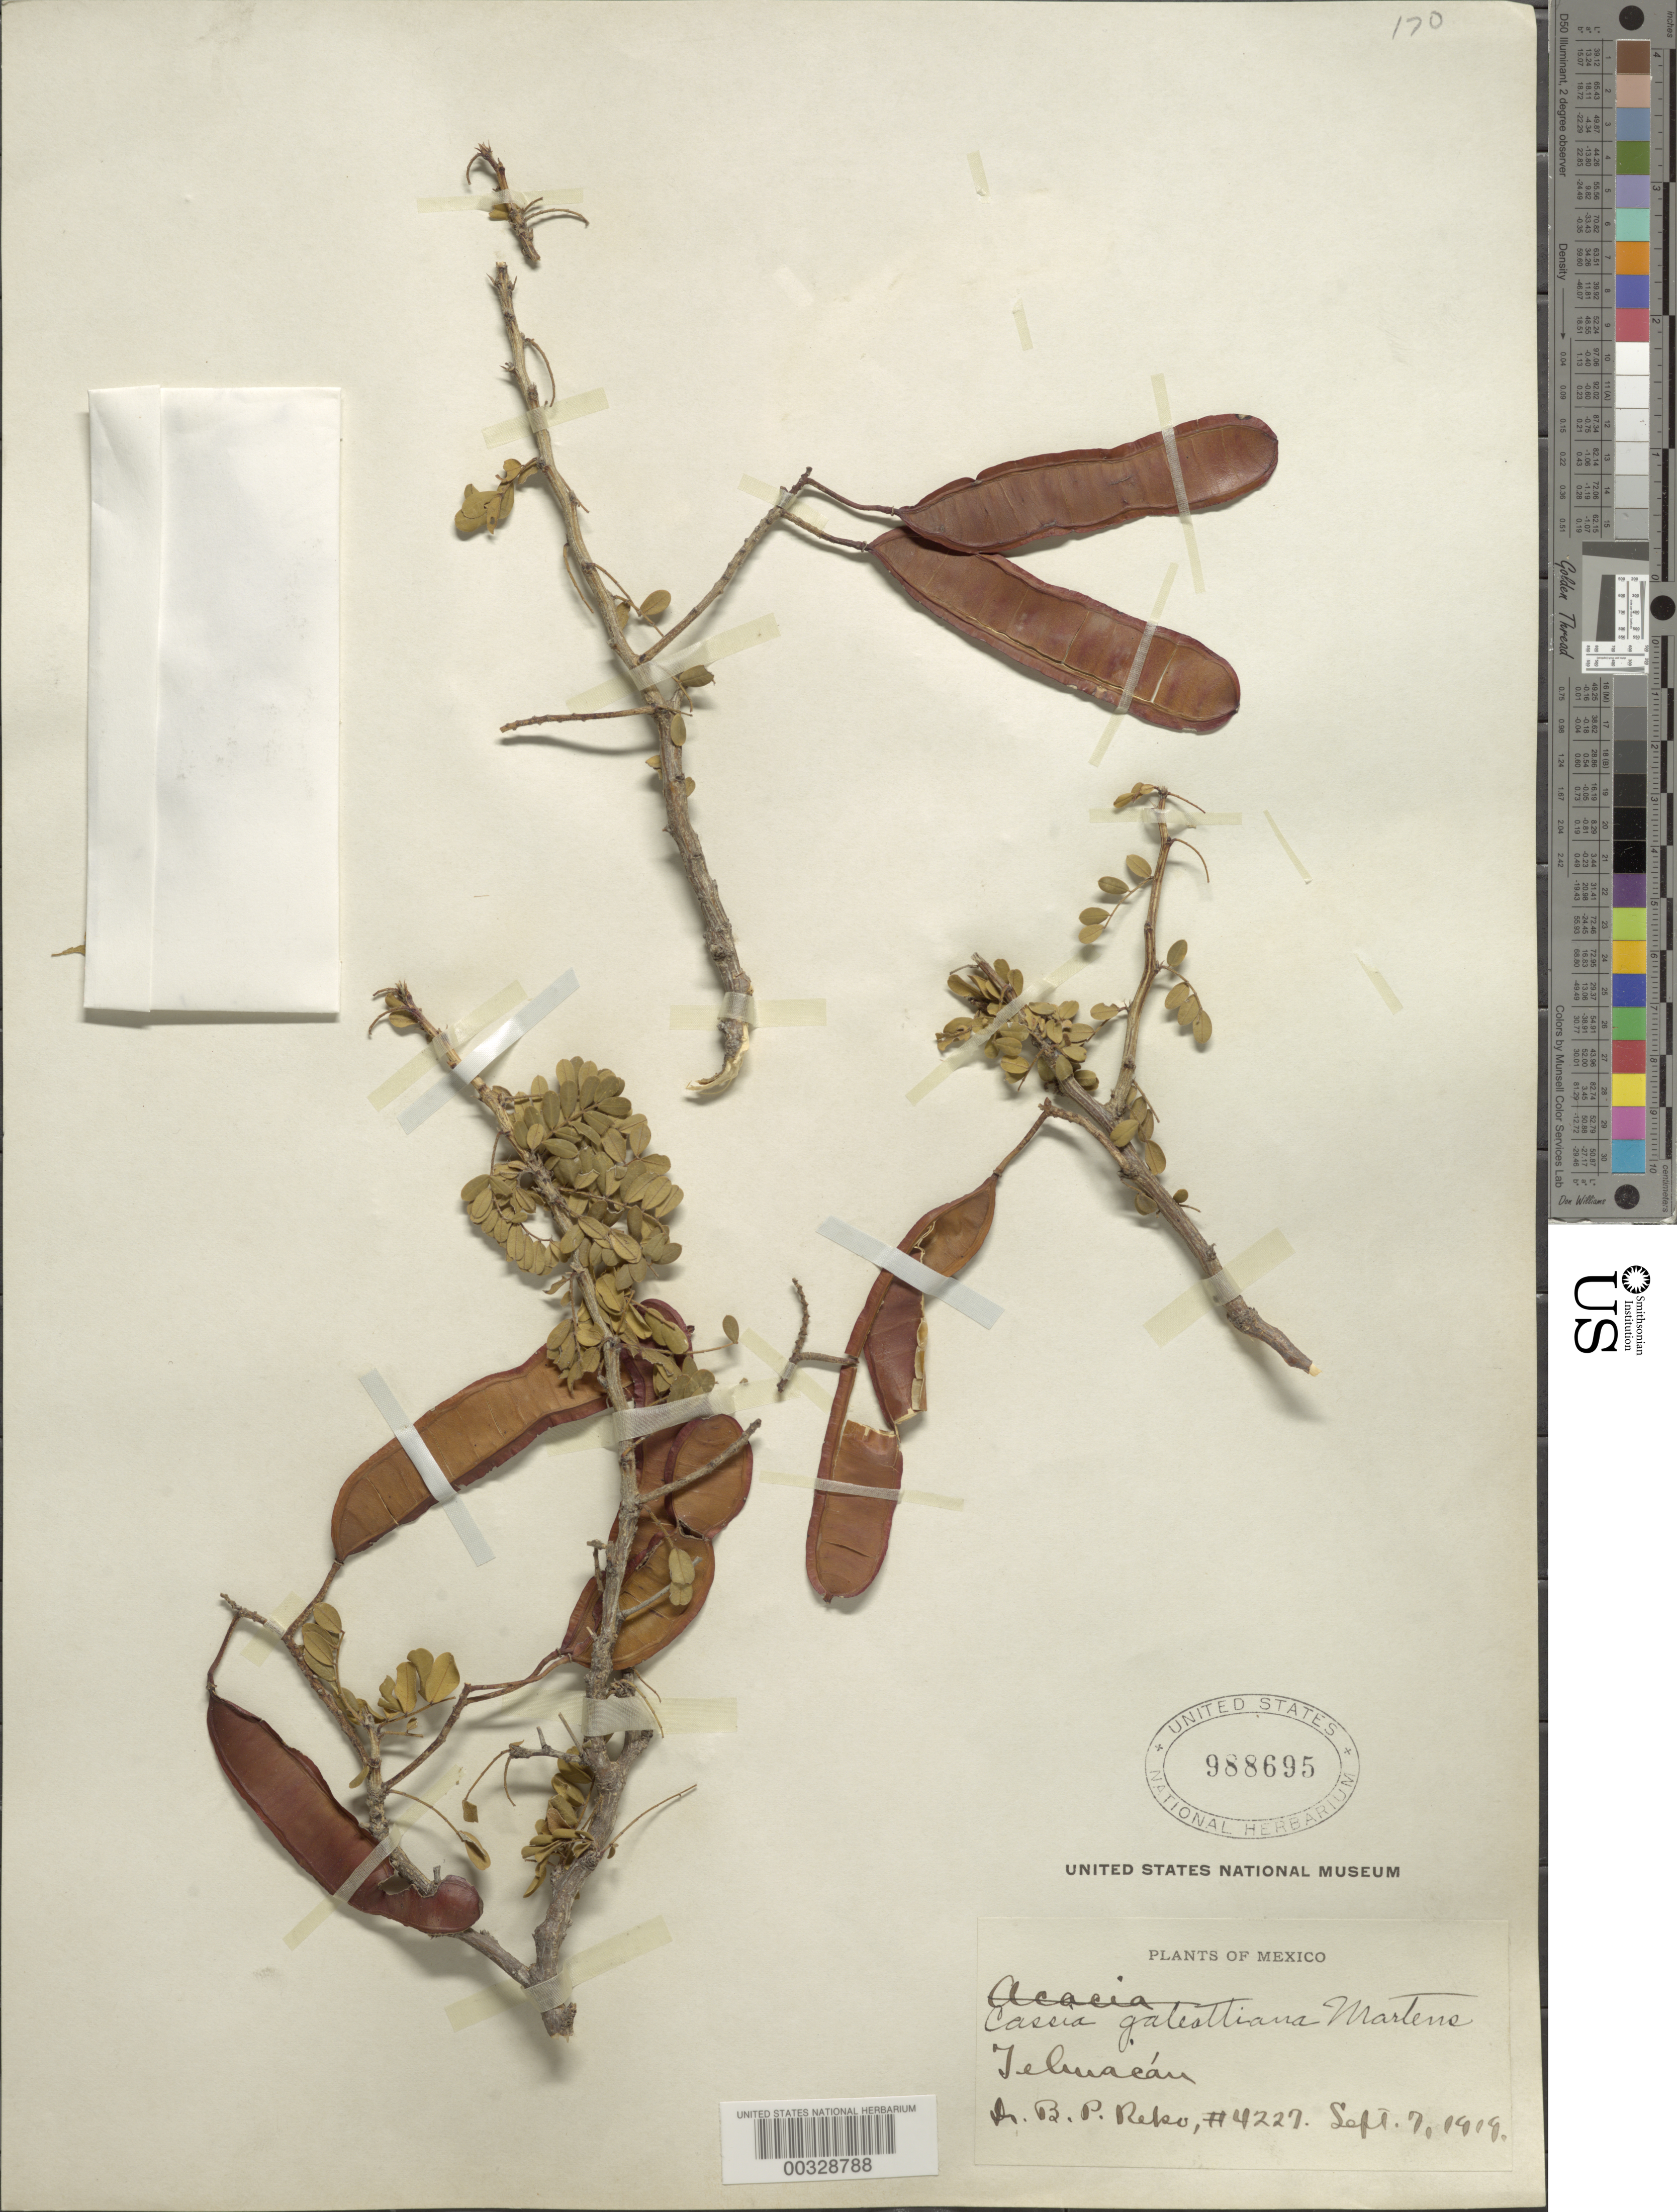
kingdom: Plantae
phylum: Tracheophyta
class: Magnoliopsida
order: Fabales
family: Fabaceae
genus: Senna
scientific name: Senna galeottiana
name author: (M. Martens) H.S. Irwin & Barneby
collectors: B. P. Reko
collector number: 4227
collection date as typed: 07 Sep 1919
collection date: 1919-09-07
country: Mexico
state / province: Puebla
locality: Tehuacan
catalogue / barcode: US 988695